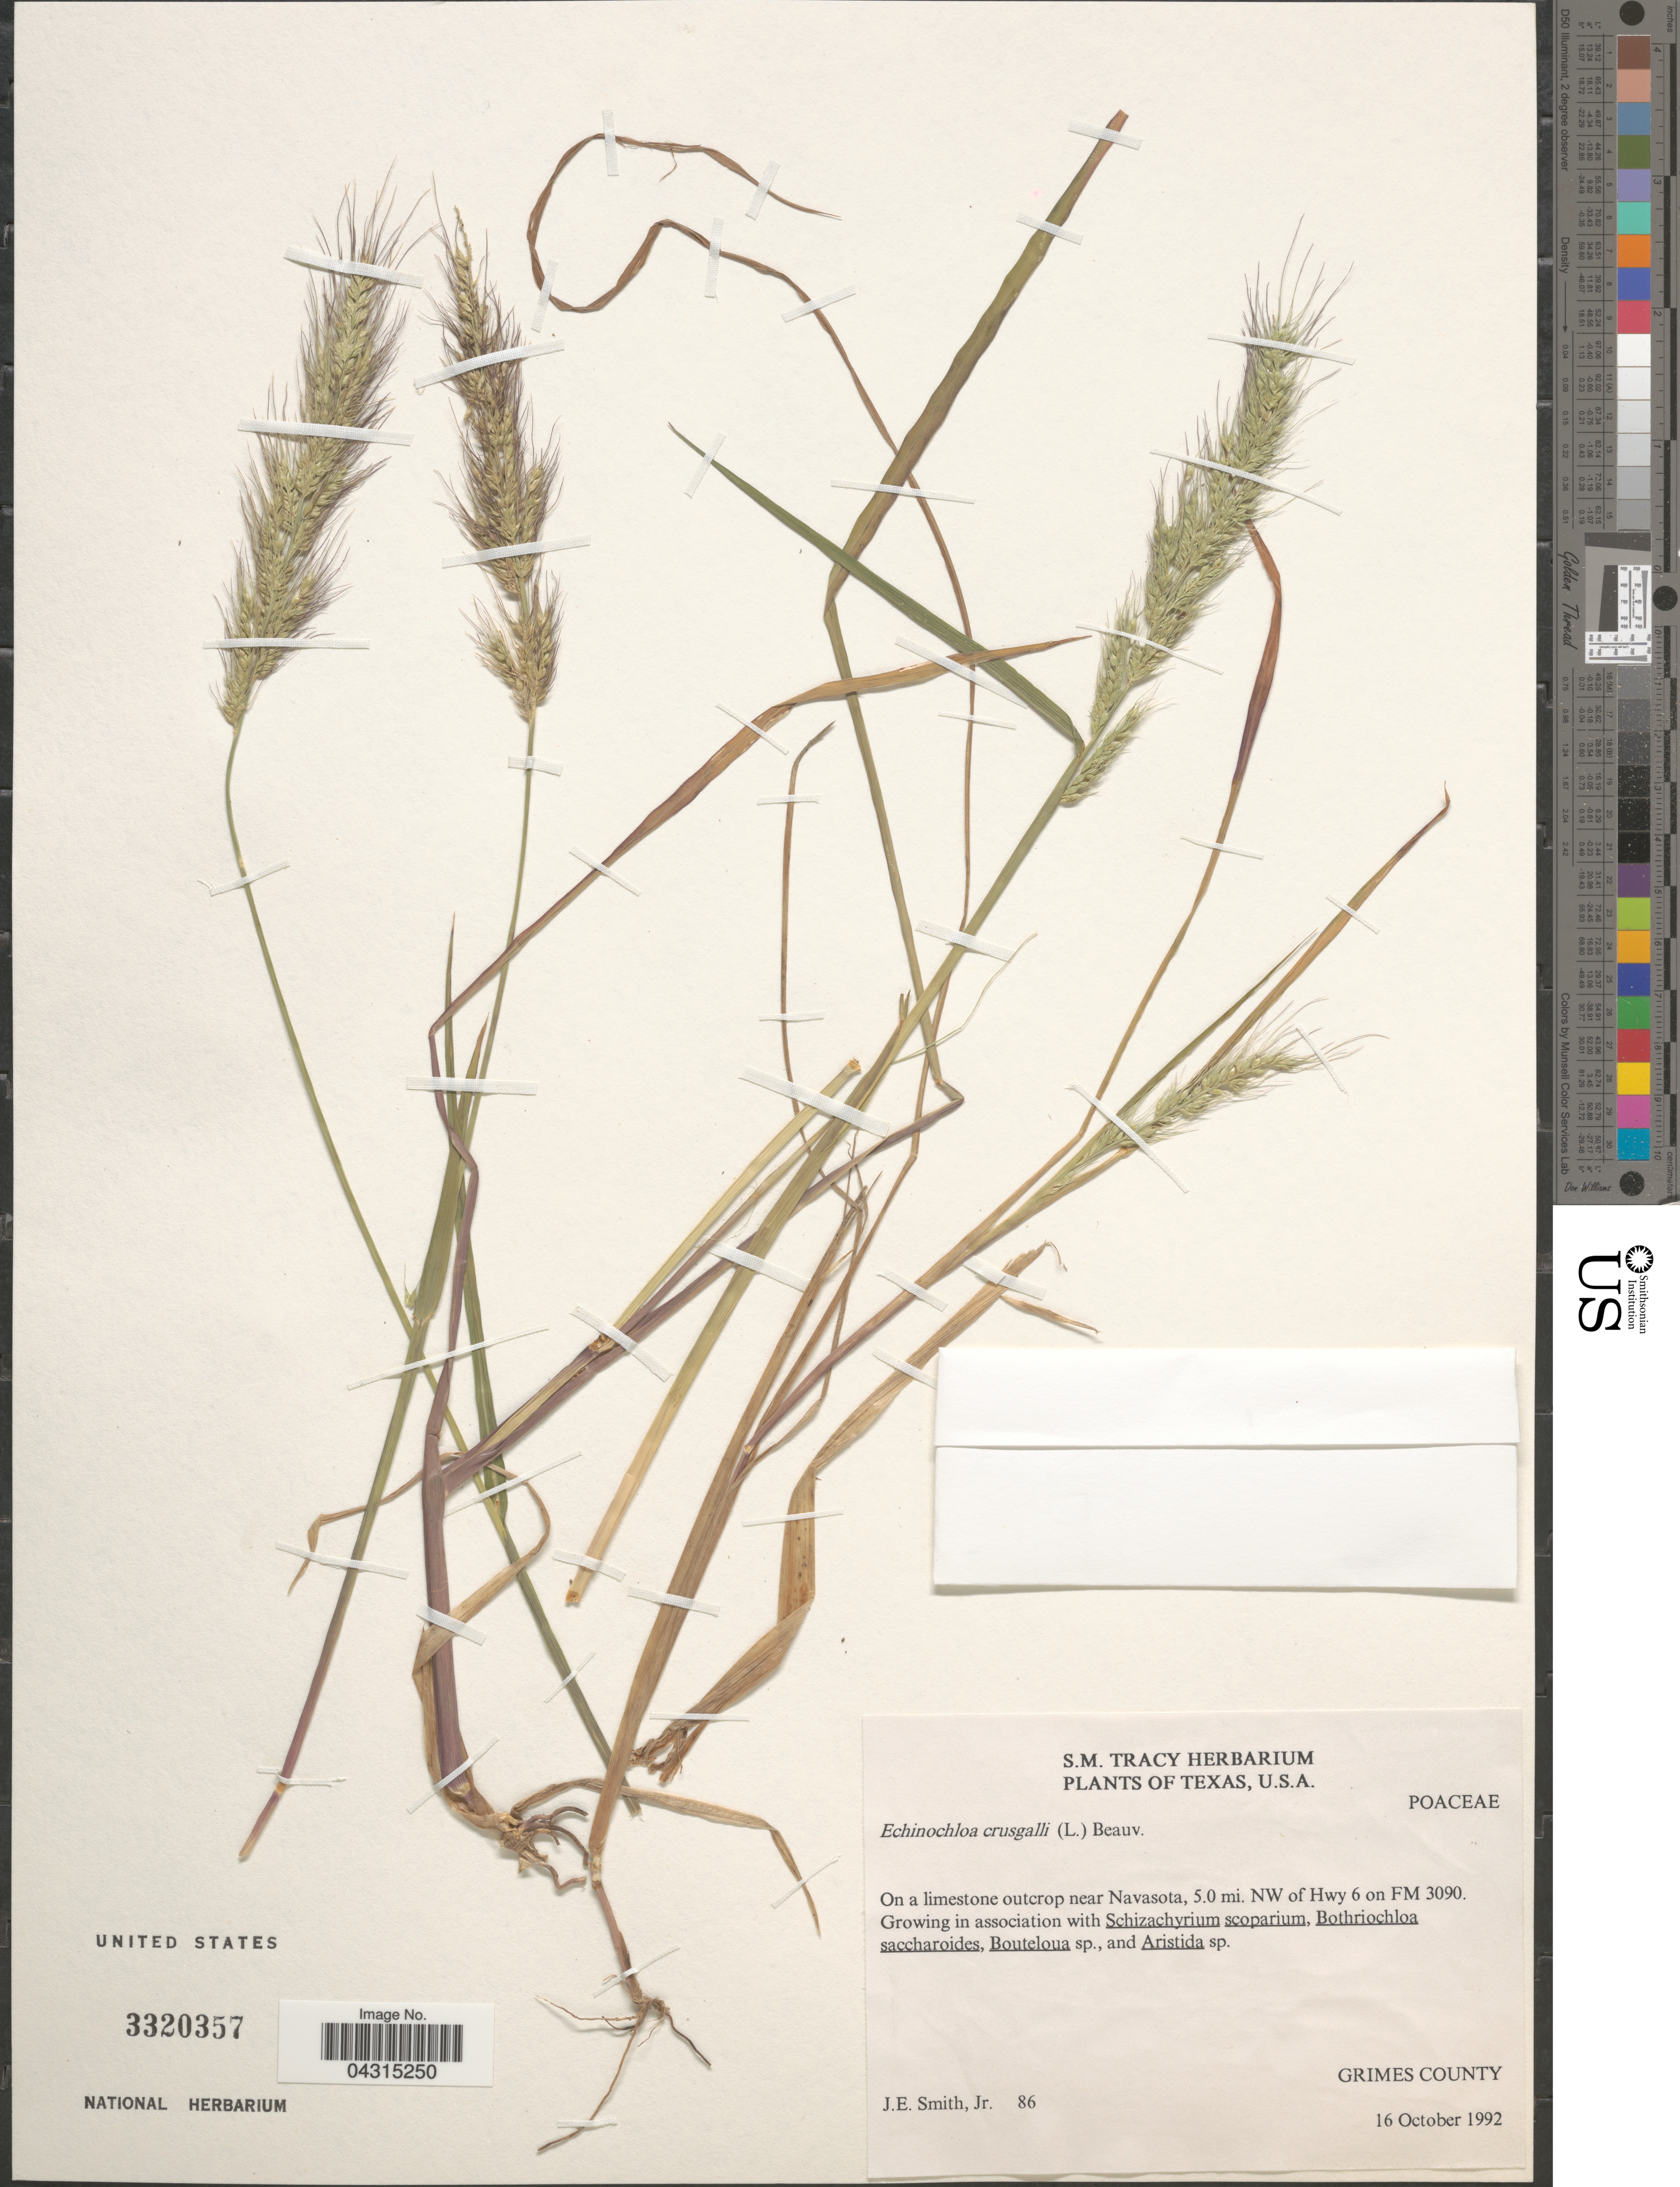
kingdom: Plantae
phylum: Tracheophyta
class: Liliopsida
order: Poales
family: Poaceae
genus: Echinochloa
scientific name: Echinochloa crus-galli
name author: (L.) P. Beauv.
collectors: J. Smith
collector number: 86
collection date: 1992-10-16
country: United States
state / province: Texas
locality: On a limestone outcrop near Navasota, 5.0 mi. NW of Hwy 6on FM 3090. Grimes County.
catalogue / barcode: US 3320357